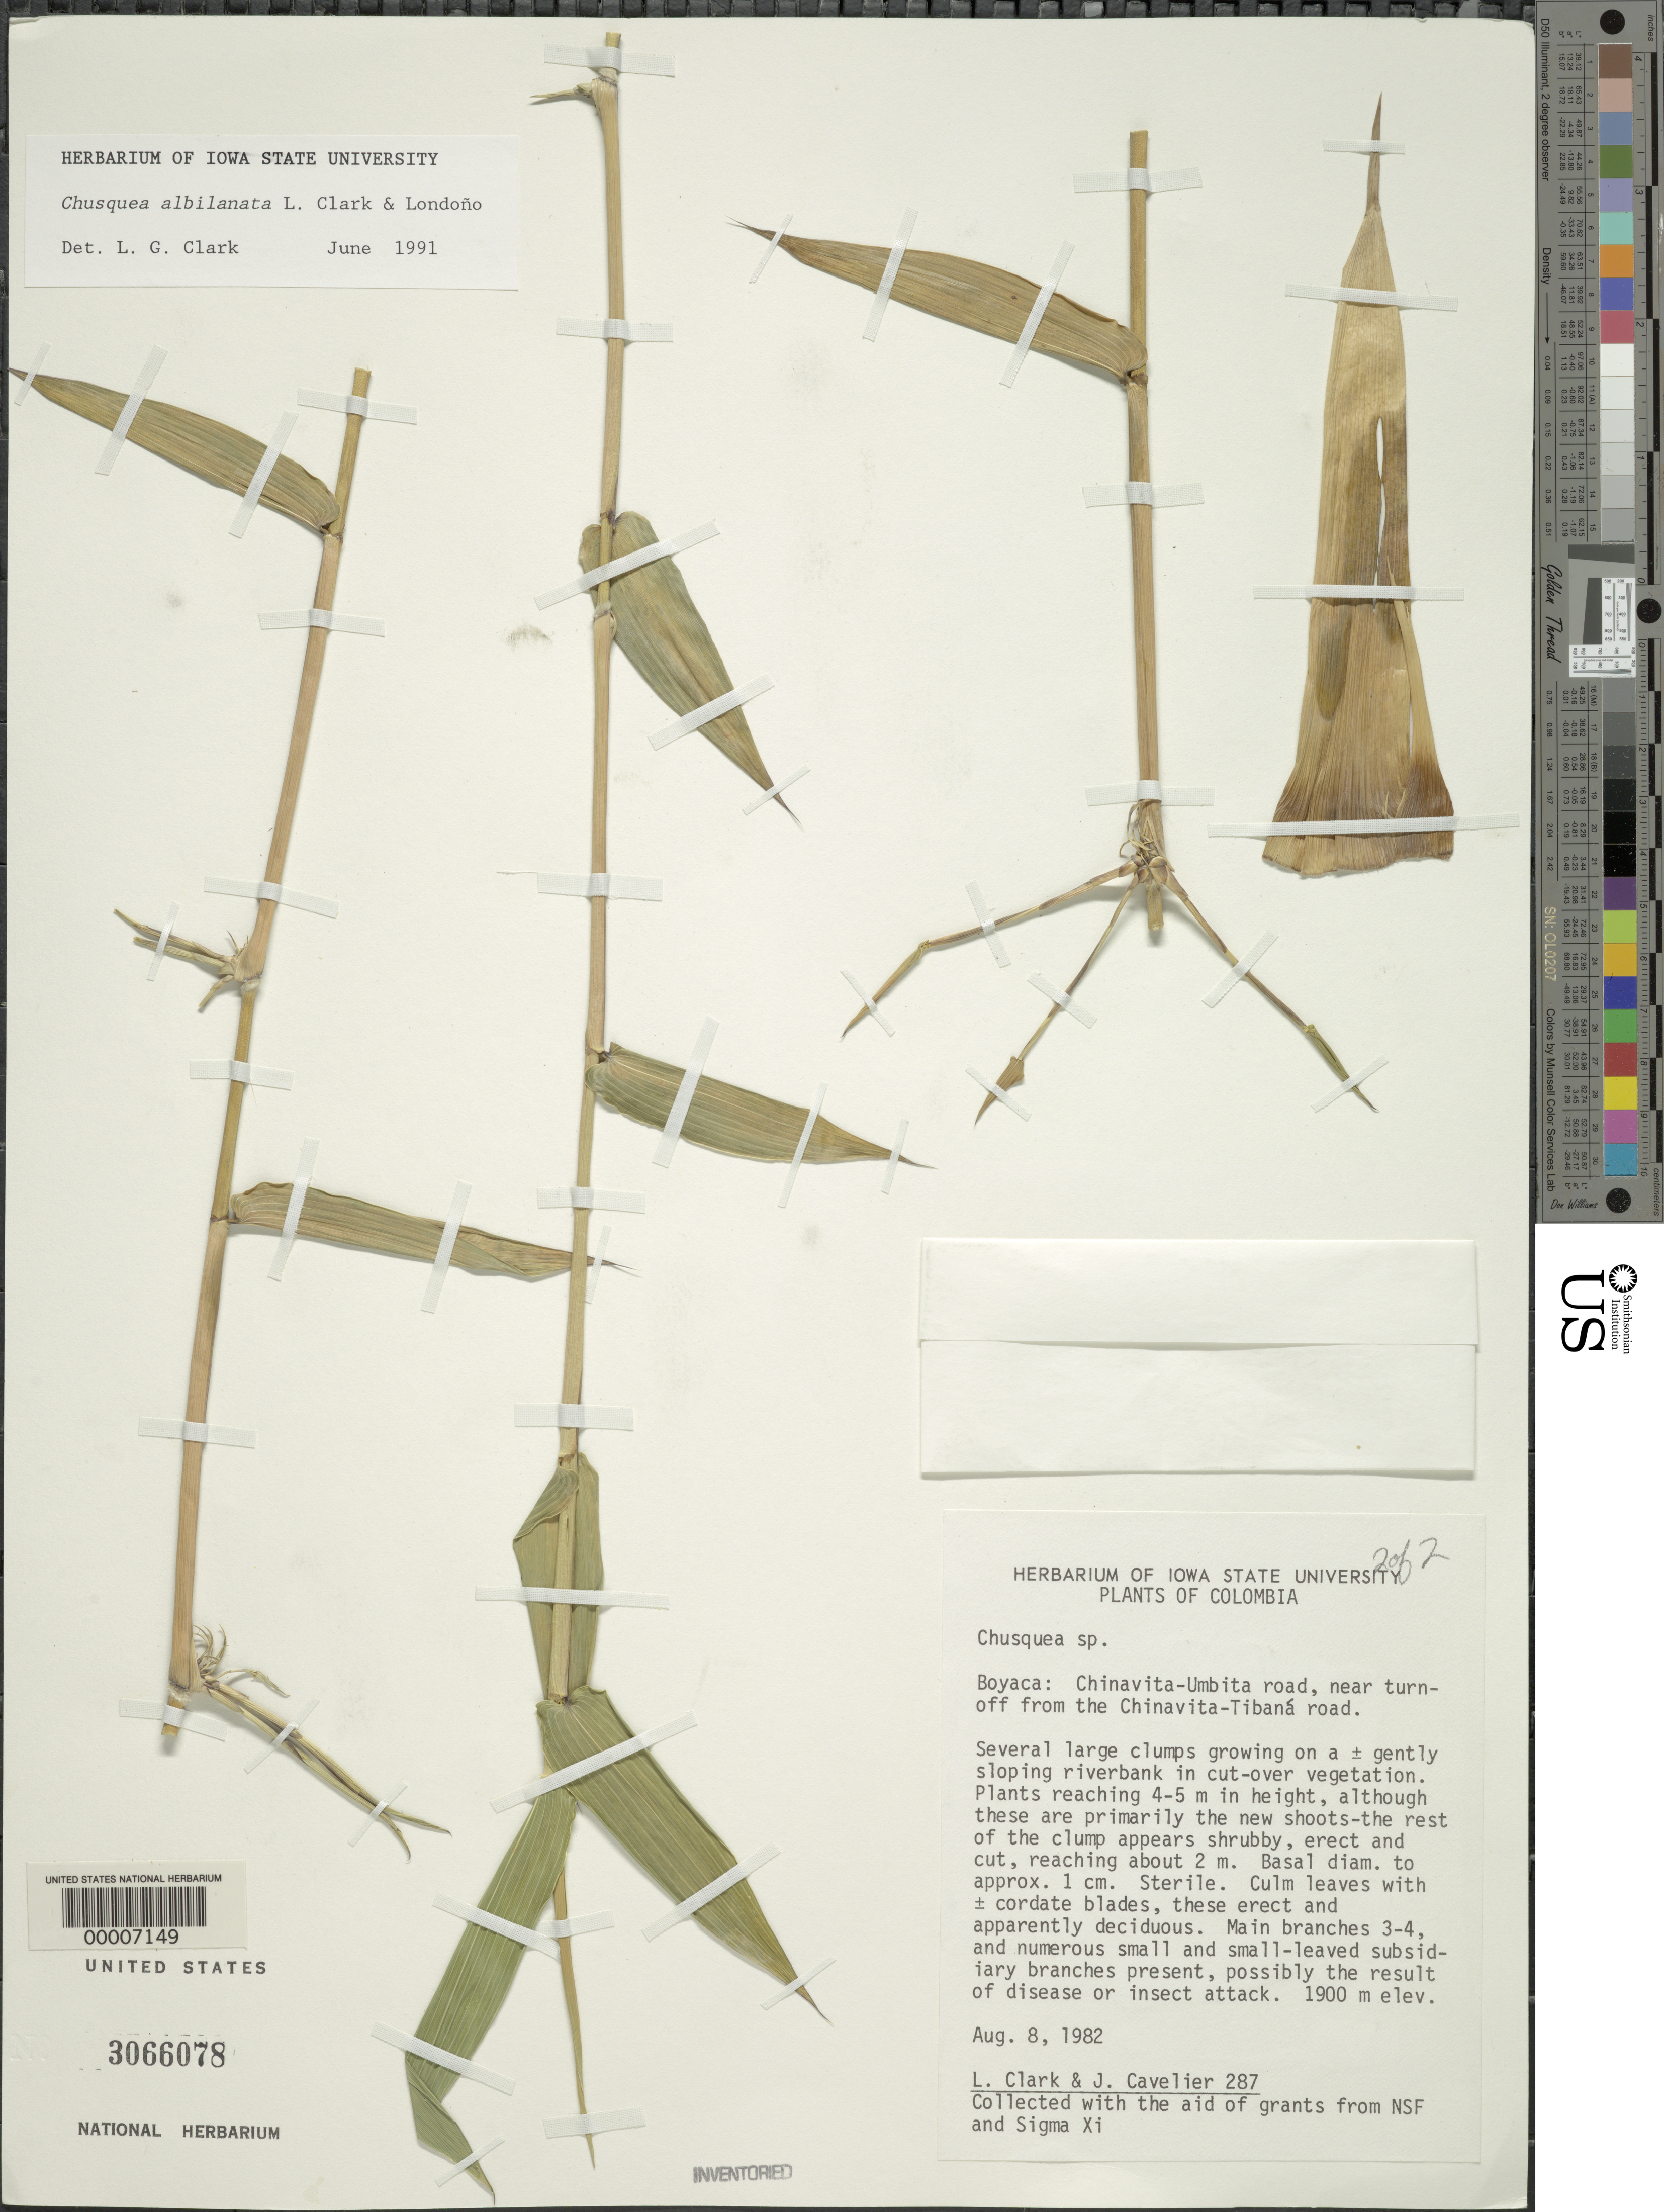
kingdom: Plantae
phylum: Tracheophyta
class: Liliopsida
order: Poales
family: Poaceae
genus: Chusquea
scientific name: Chusquea albilanata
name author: L.G. Clark & Londoño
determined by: Clark, Lynn G., (ISC), Iowa State University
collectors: L. G. Clark & J. Cavelier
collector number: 287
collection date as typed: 08 Aug 1982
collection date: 1982-08-08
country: Colombia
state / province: Boyacá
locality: Chinavita-Umbita road.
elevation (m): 1900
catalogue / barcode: US 3066078